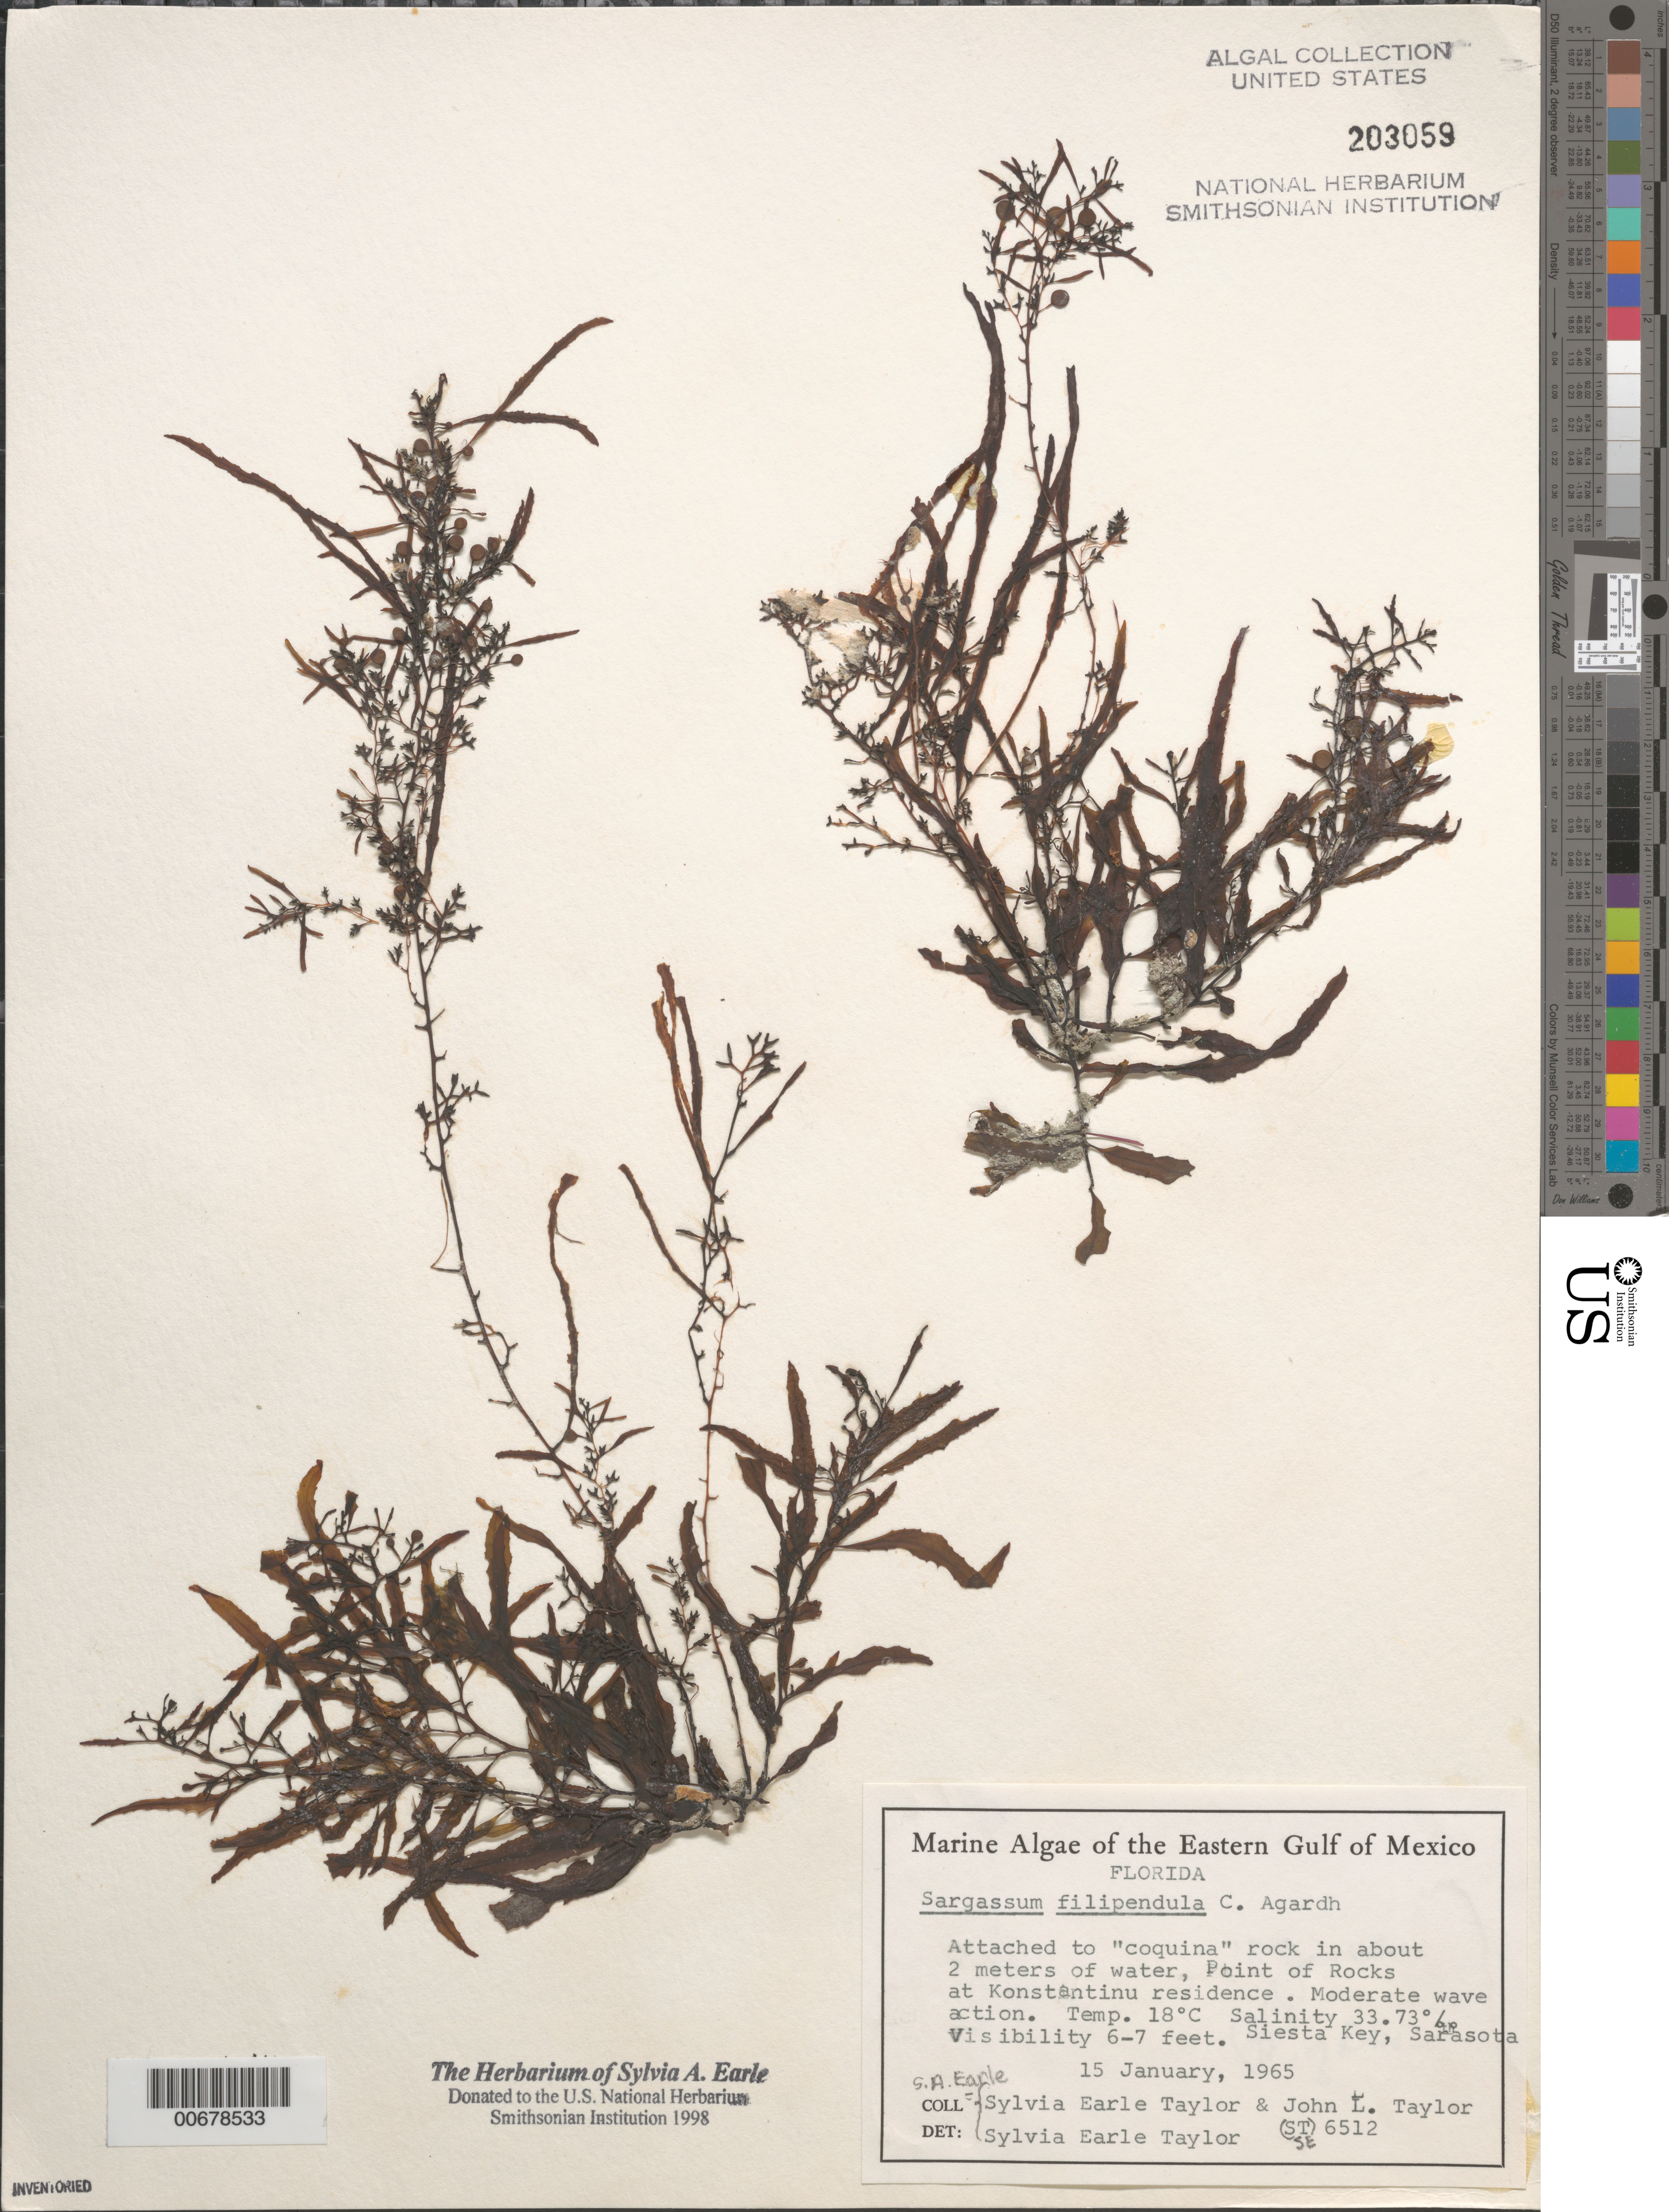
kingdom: Chromista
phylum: Ochrophyta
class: Phaeophyceae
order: Fucales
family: Sargassaceae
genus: Sargassum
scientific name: Sargassum filipendula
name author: C. Agardh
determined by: Earle, S. A.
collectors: S. A. Earle & J. L. Taylor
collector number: SE 6512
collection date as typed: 15 Jan 1965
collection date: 1965-01-15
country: United States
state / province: Florida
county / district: Sarasota County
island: Siesta Key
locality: Point of Rocks near Konstantinu residence, Sarasota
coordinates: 27 14.6'N, 82 32.1'W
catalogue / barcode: US 203059